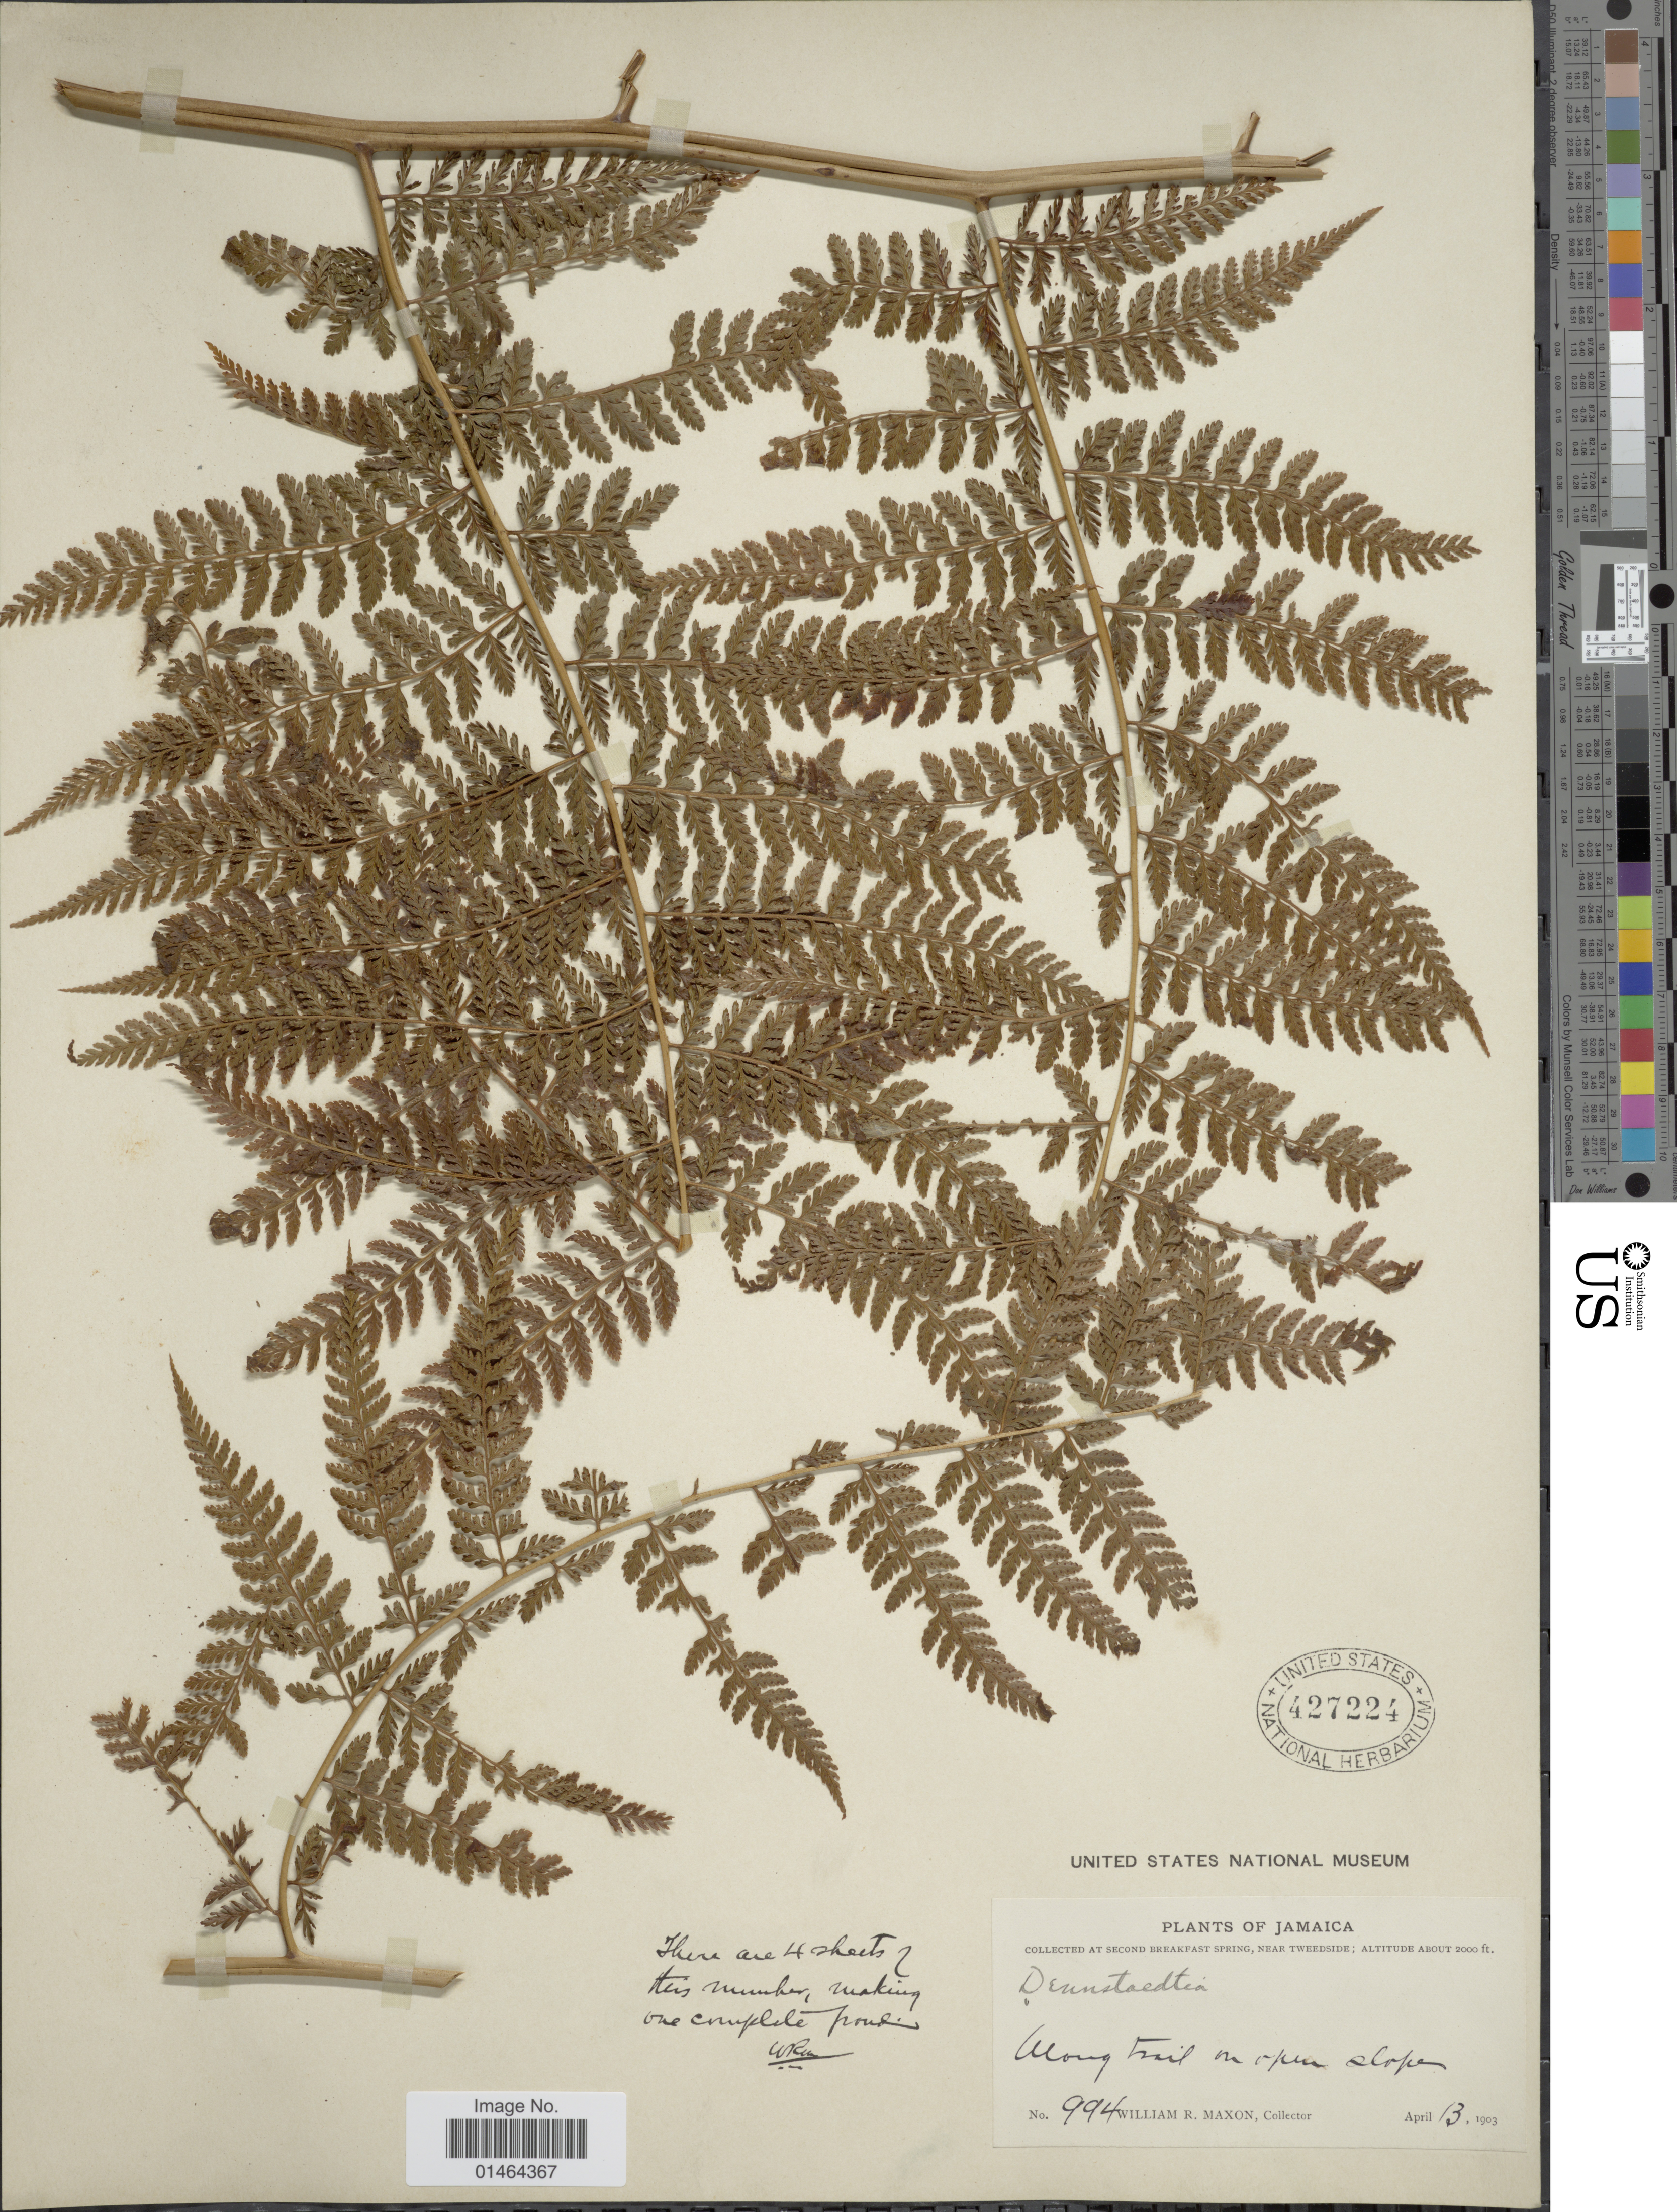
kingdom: Plantae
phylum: Tracheophyta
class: Polypodiopsida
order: Polypodiales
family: Dennstaedtiaceae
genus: Dennstaedtia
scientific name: Dennstaedtia cicutaria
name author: (Sw.) T. Moore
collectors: W. R. Maxon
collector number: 994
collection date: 1903-04-13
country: Jamaica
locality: At second Breakfast Spring, near Tweedside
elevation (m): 610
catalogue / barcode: US 427224